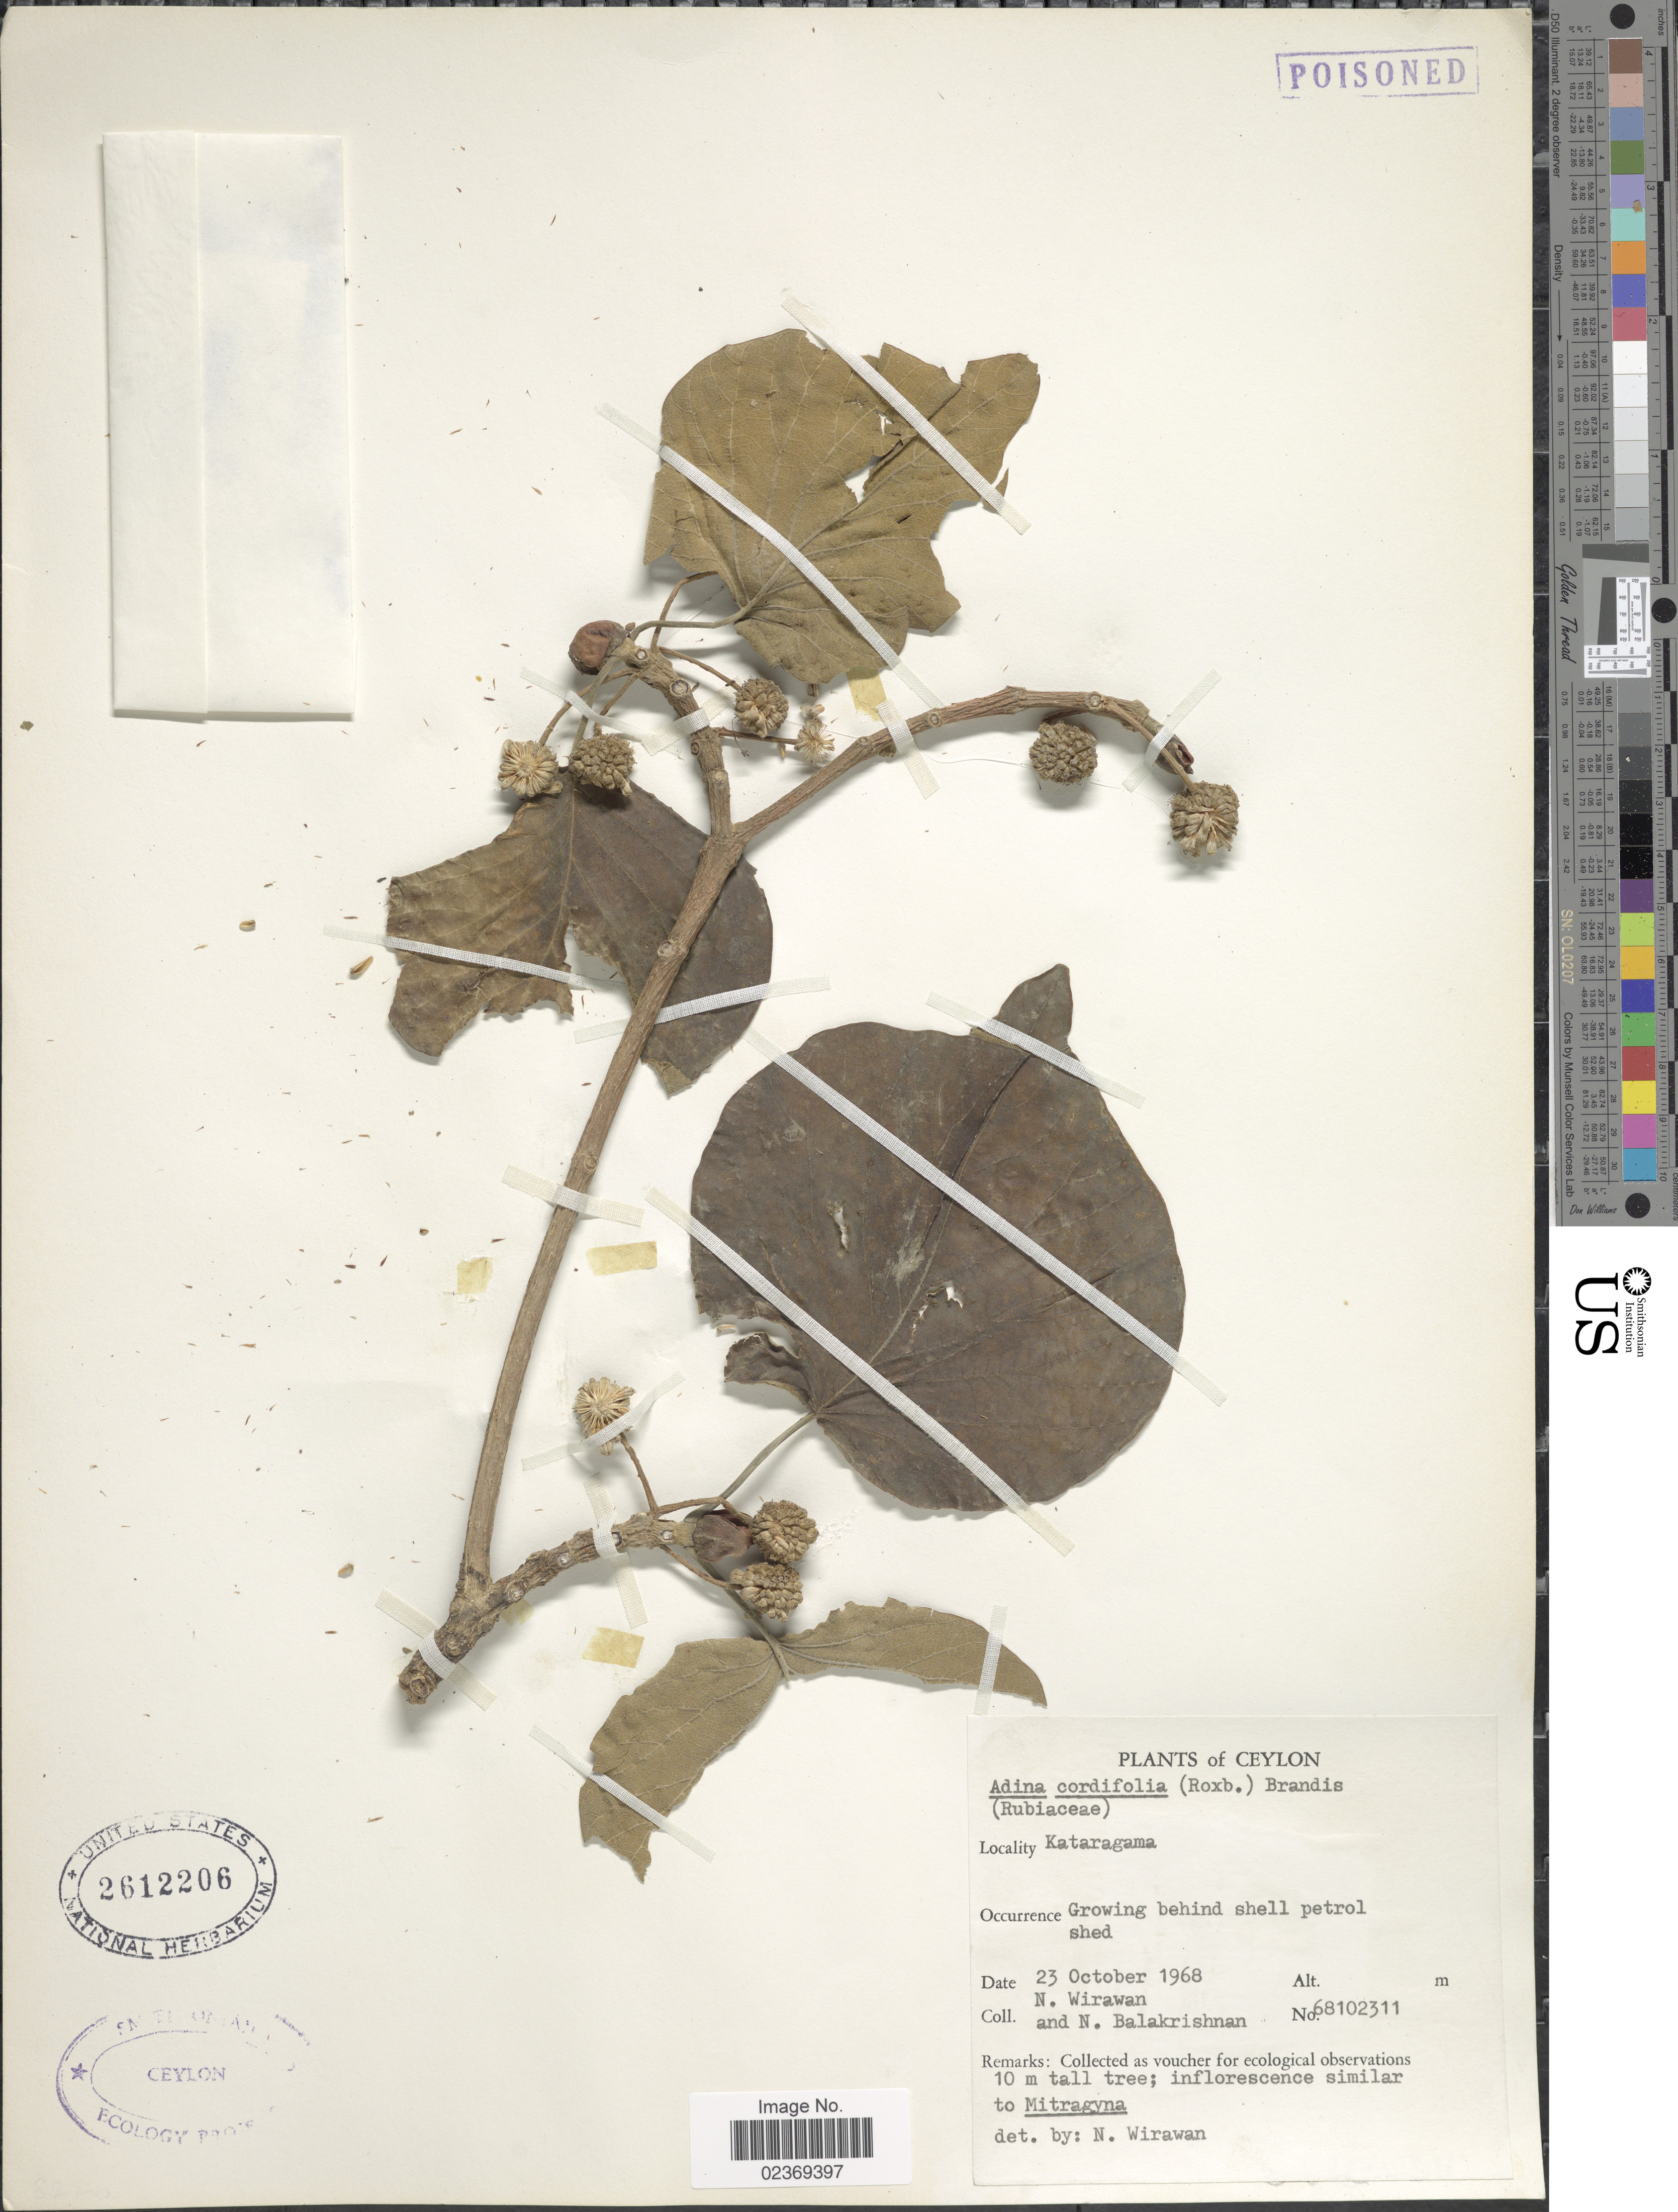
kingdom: Plantae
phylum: Tracheophyta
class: Magnoliopsida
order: Gentianales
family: Rubiaceae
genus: Adina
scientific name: Adina cordifolia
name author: (Roxb.) Hook. f. & Benth.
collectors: N. Wirawan & N. Balakrishnan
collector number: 68102311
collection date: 1968-10-23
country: Sri Lanka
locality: Ceylon, Kataragama, behind shell petrol shed.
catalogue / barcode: US 2612206